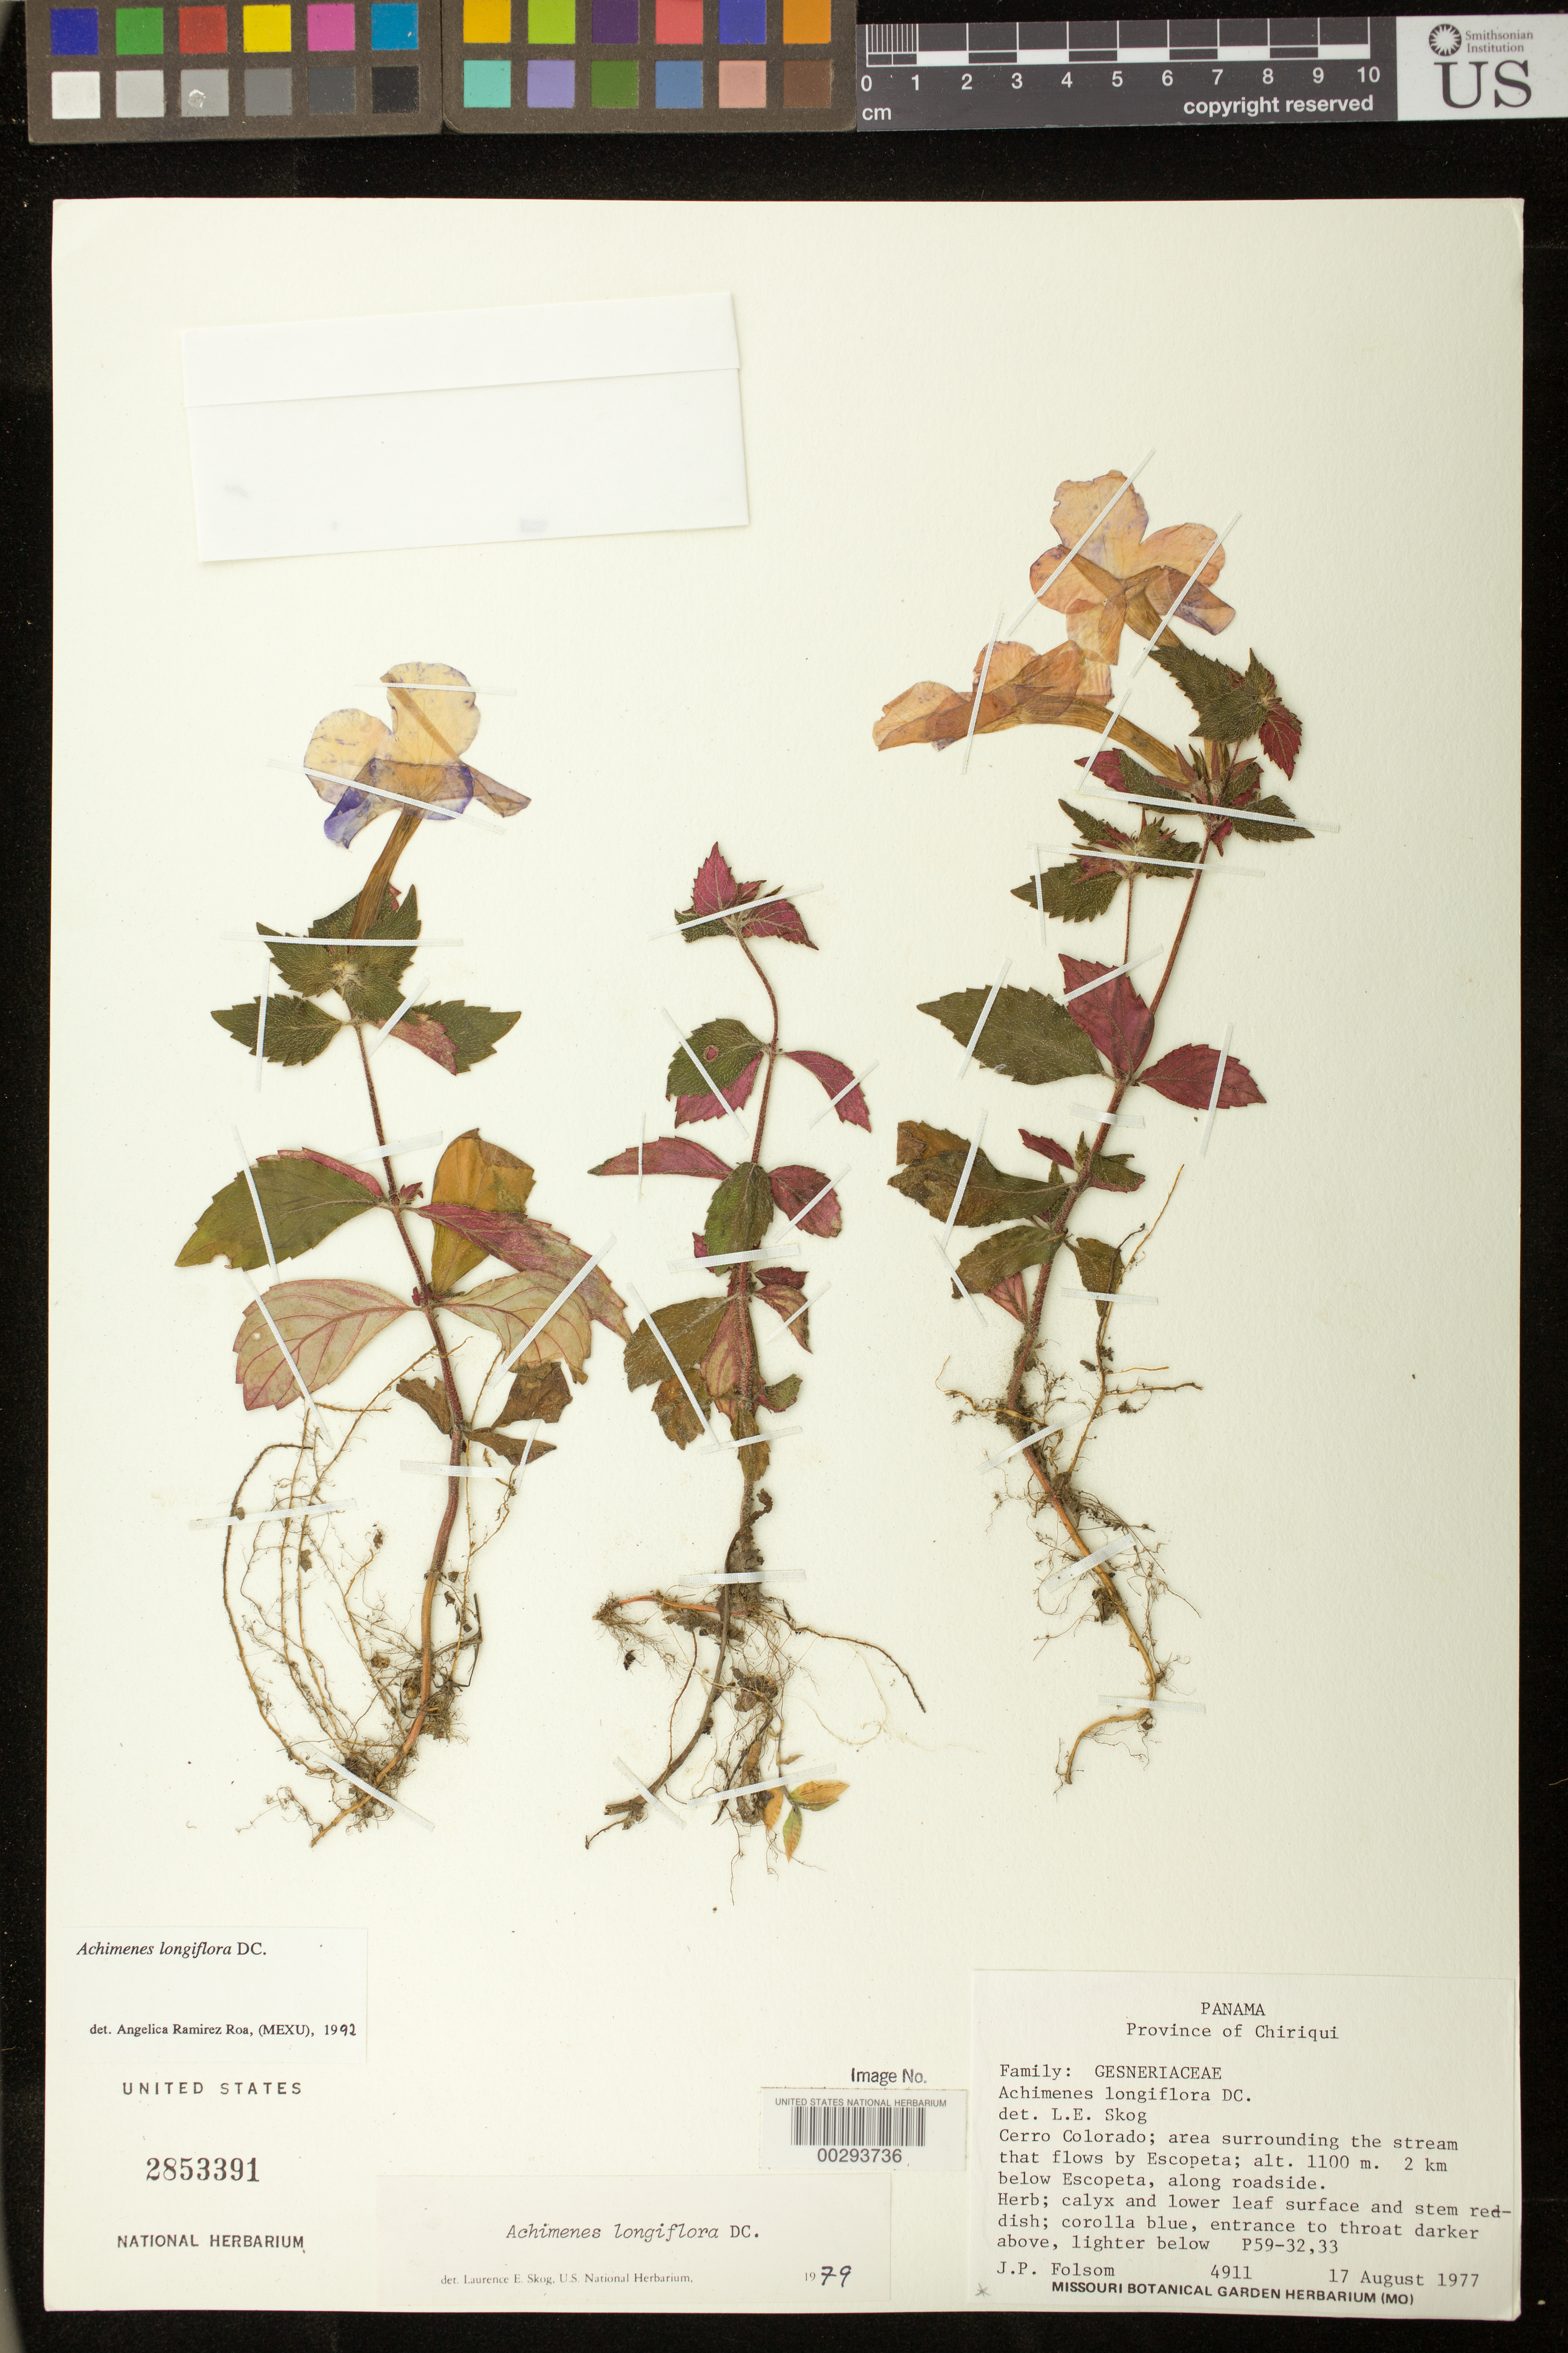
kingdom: Plantae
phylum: Tracheophyta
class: Magnoliopsida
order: Lamiales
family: Gesneriaceae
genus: Achimenes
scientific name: Achimenes longiflora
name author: DC.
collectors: J. P. Folsom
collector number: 4911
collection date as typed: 17 Aug 1977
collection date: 1977-08-17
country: Panama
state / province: Chiriquí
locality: Cerro Colorado, area surrounding the stream that flows by Escopeta, 2 km below Escopeta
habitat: Along roadside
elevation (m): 1100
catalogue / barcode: US 2853391